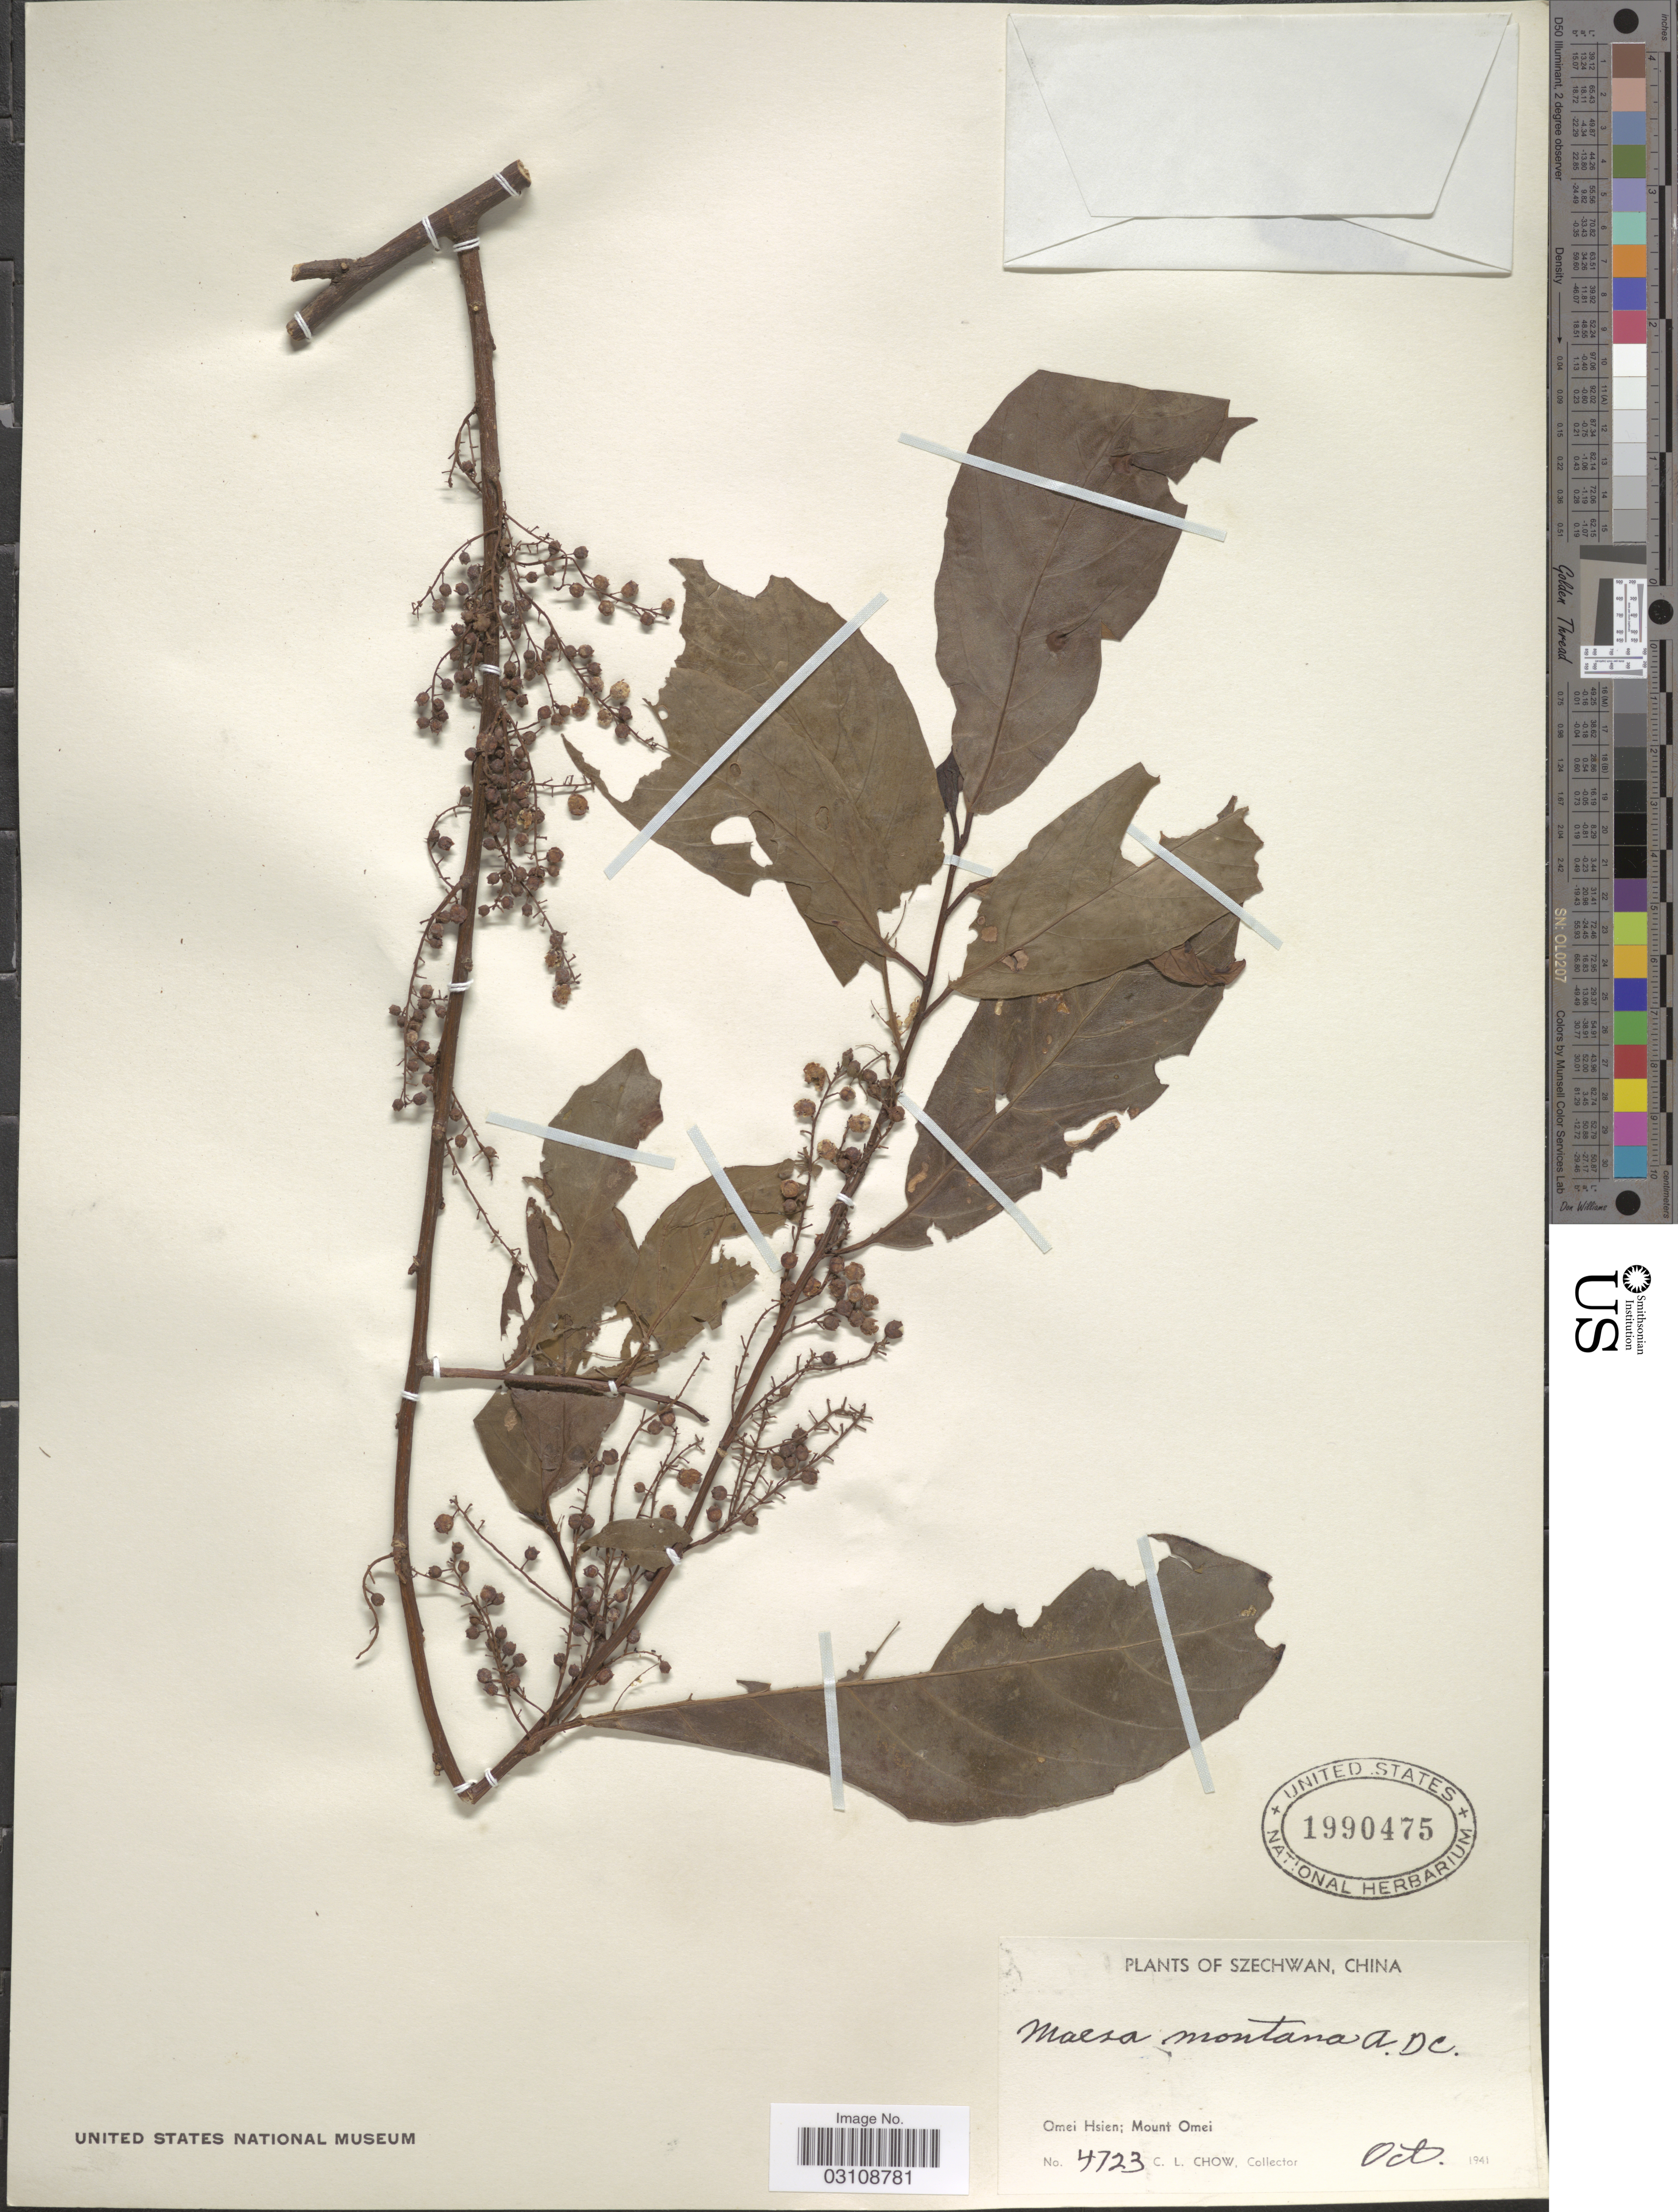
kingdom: Plantae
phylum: Tracheophyta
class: Magnoliopsida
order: Ericales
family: Primulaceae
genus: Maesa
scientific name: Maesa montana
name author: A. DC.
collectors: C. Chow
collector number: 4723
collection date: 1941-10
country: China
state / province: Sichuan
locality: Szechwan, Omei Hsien; Mount Omei.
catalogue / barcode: US 1990475